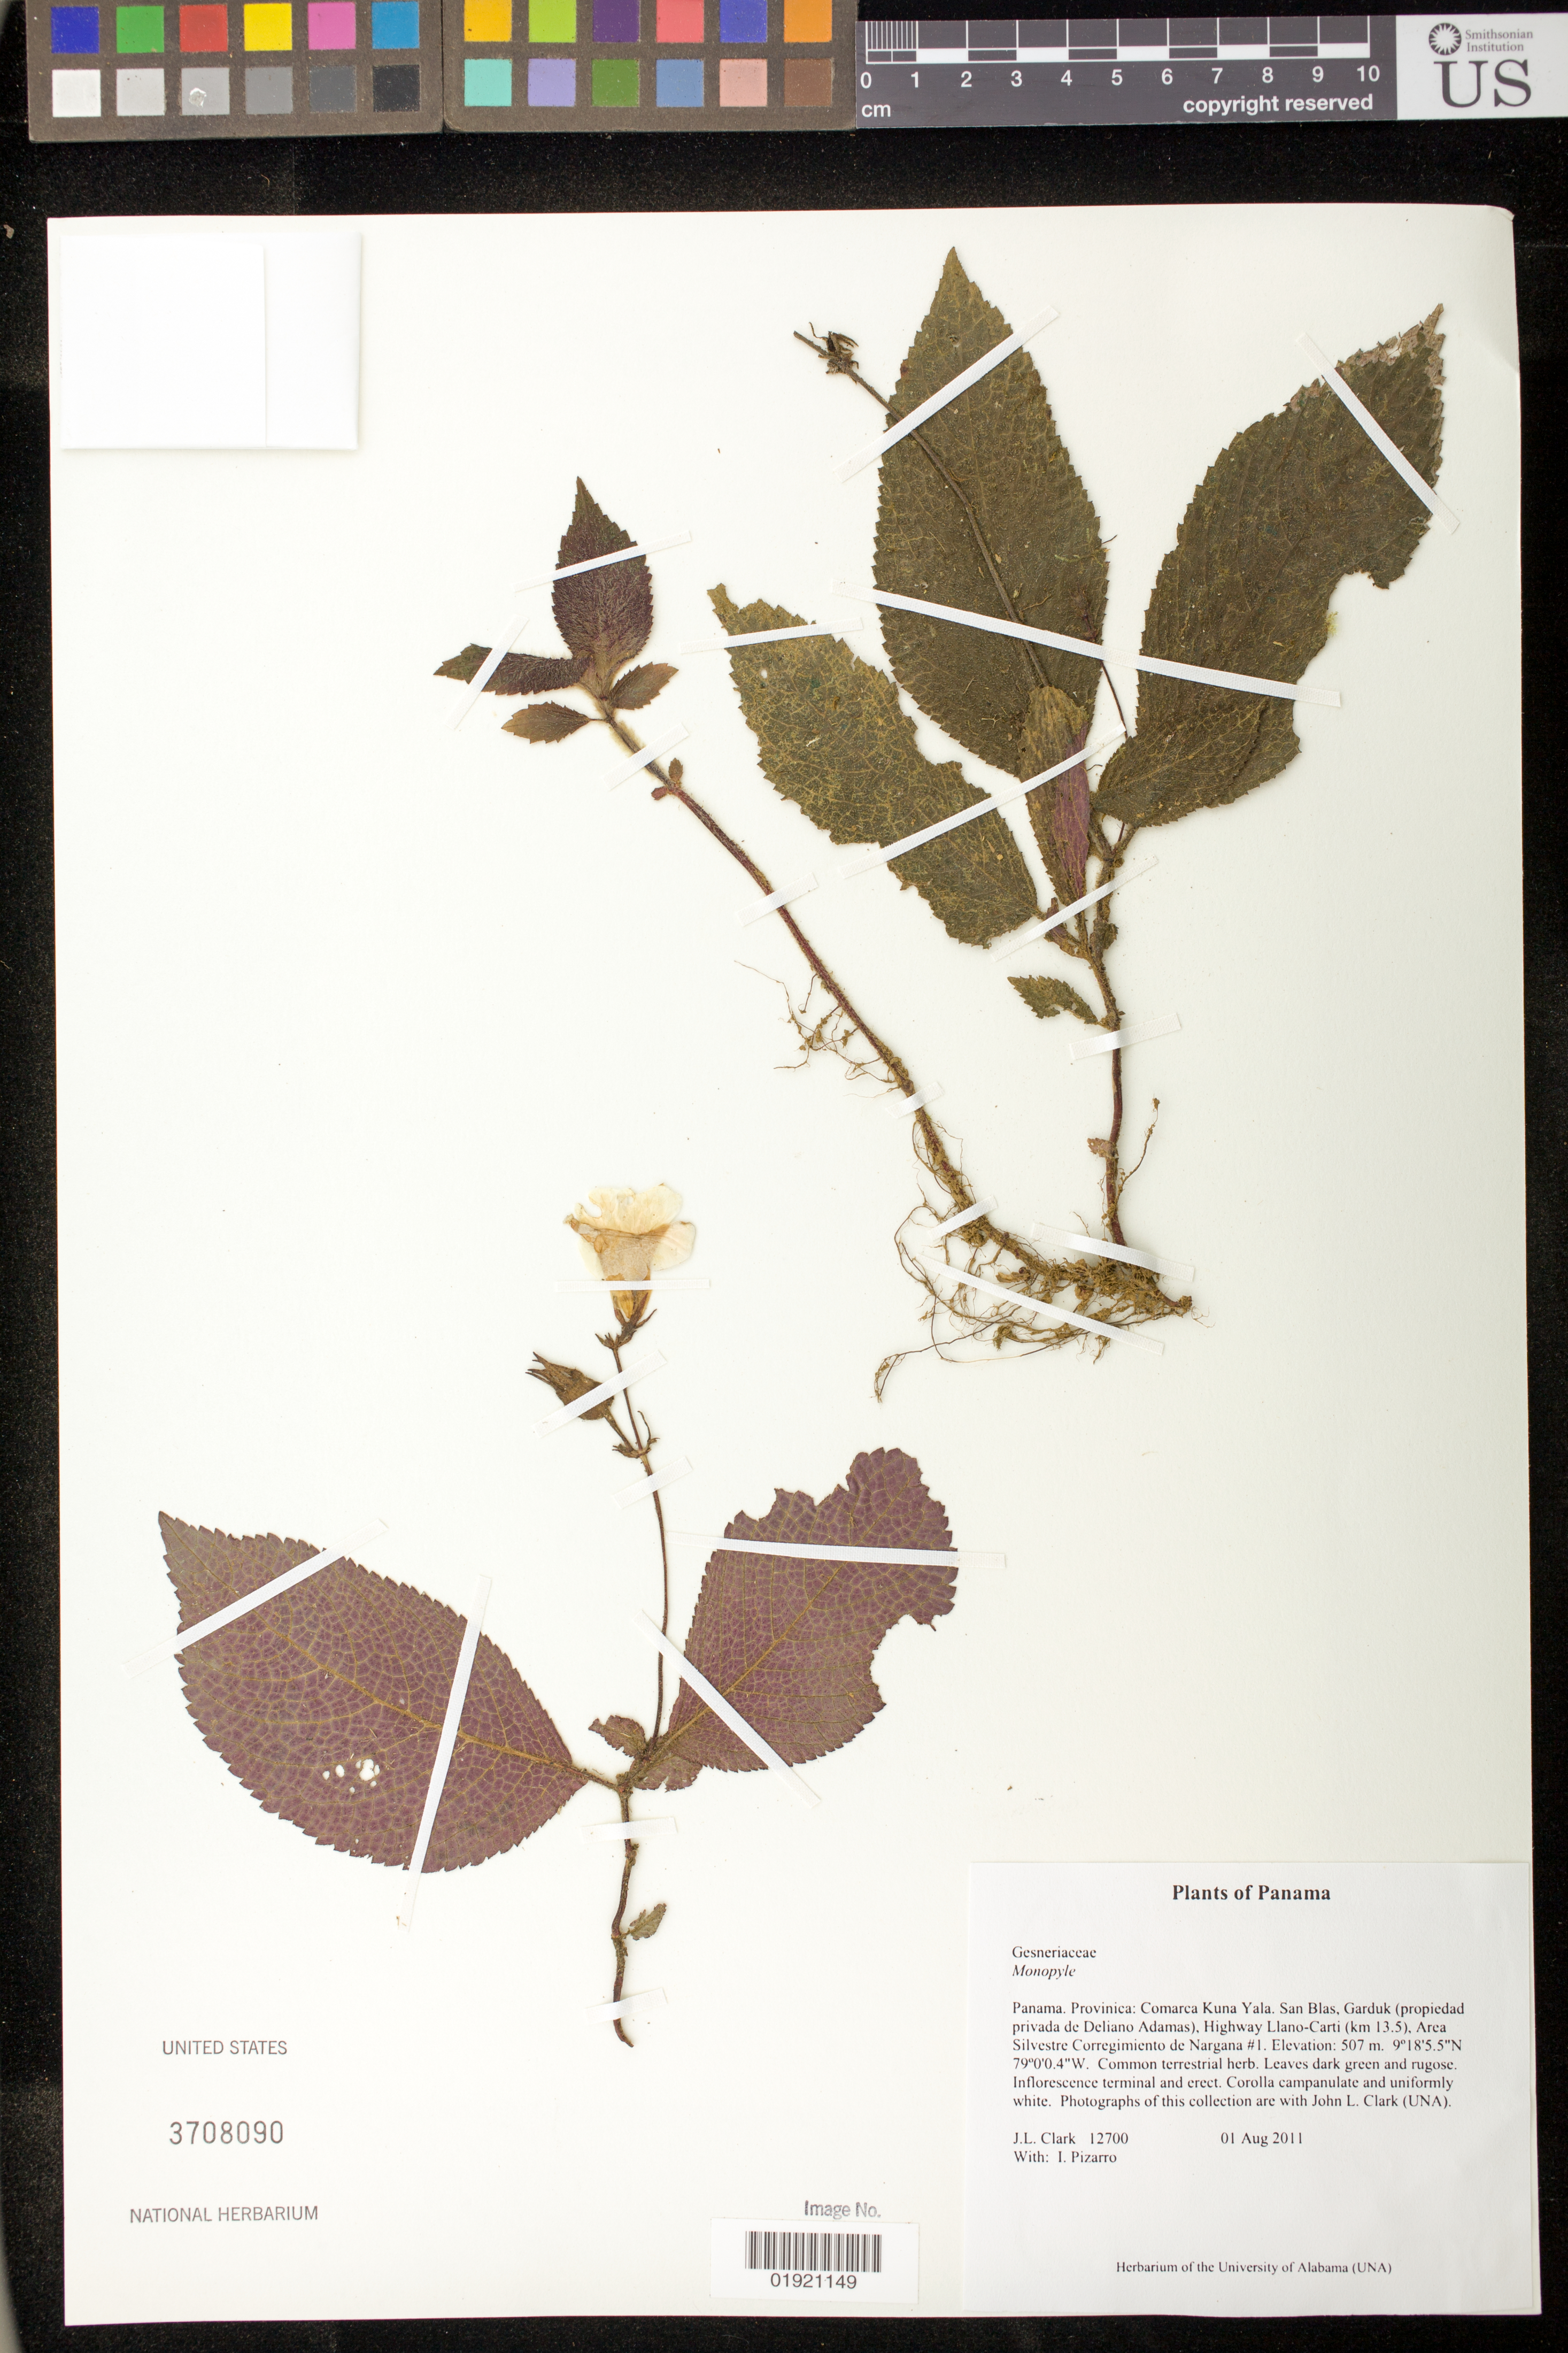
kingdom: Plantae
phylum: Tracheophyta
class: Magnoliopsida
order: Lamiales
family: Gesneriaceae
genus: Monopyle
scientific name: Monopyle sp.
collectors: J. L. Clark & I. Pizarro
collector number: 12700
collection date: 2011-08-01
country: Panama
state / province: Kuna Yala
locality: Provincia: Comarca Kuna Yala. San Blas, Garduk (propriedad privada de Deliano Adamas), Highway Llano-Carti (km 13.5). Area Silvestre Corregimiento de Nargana #1.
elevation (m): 507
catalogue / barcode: US 3708090